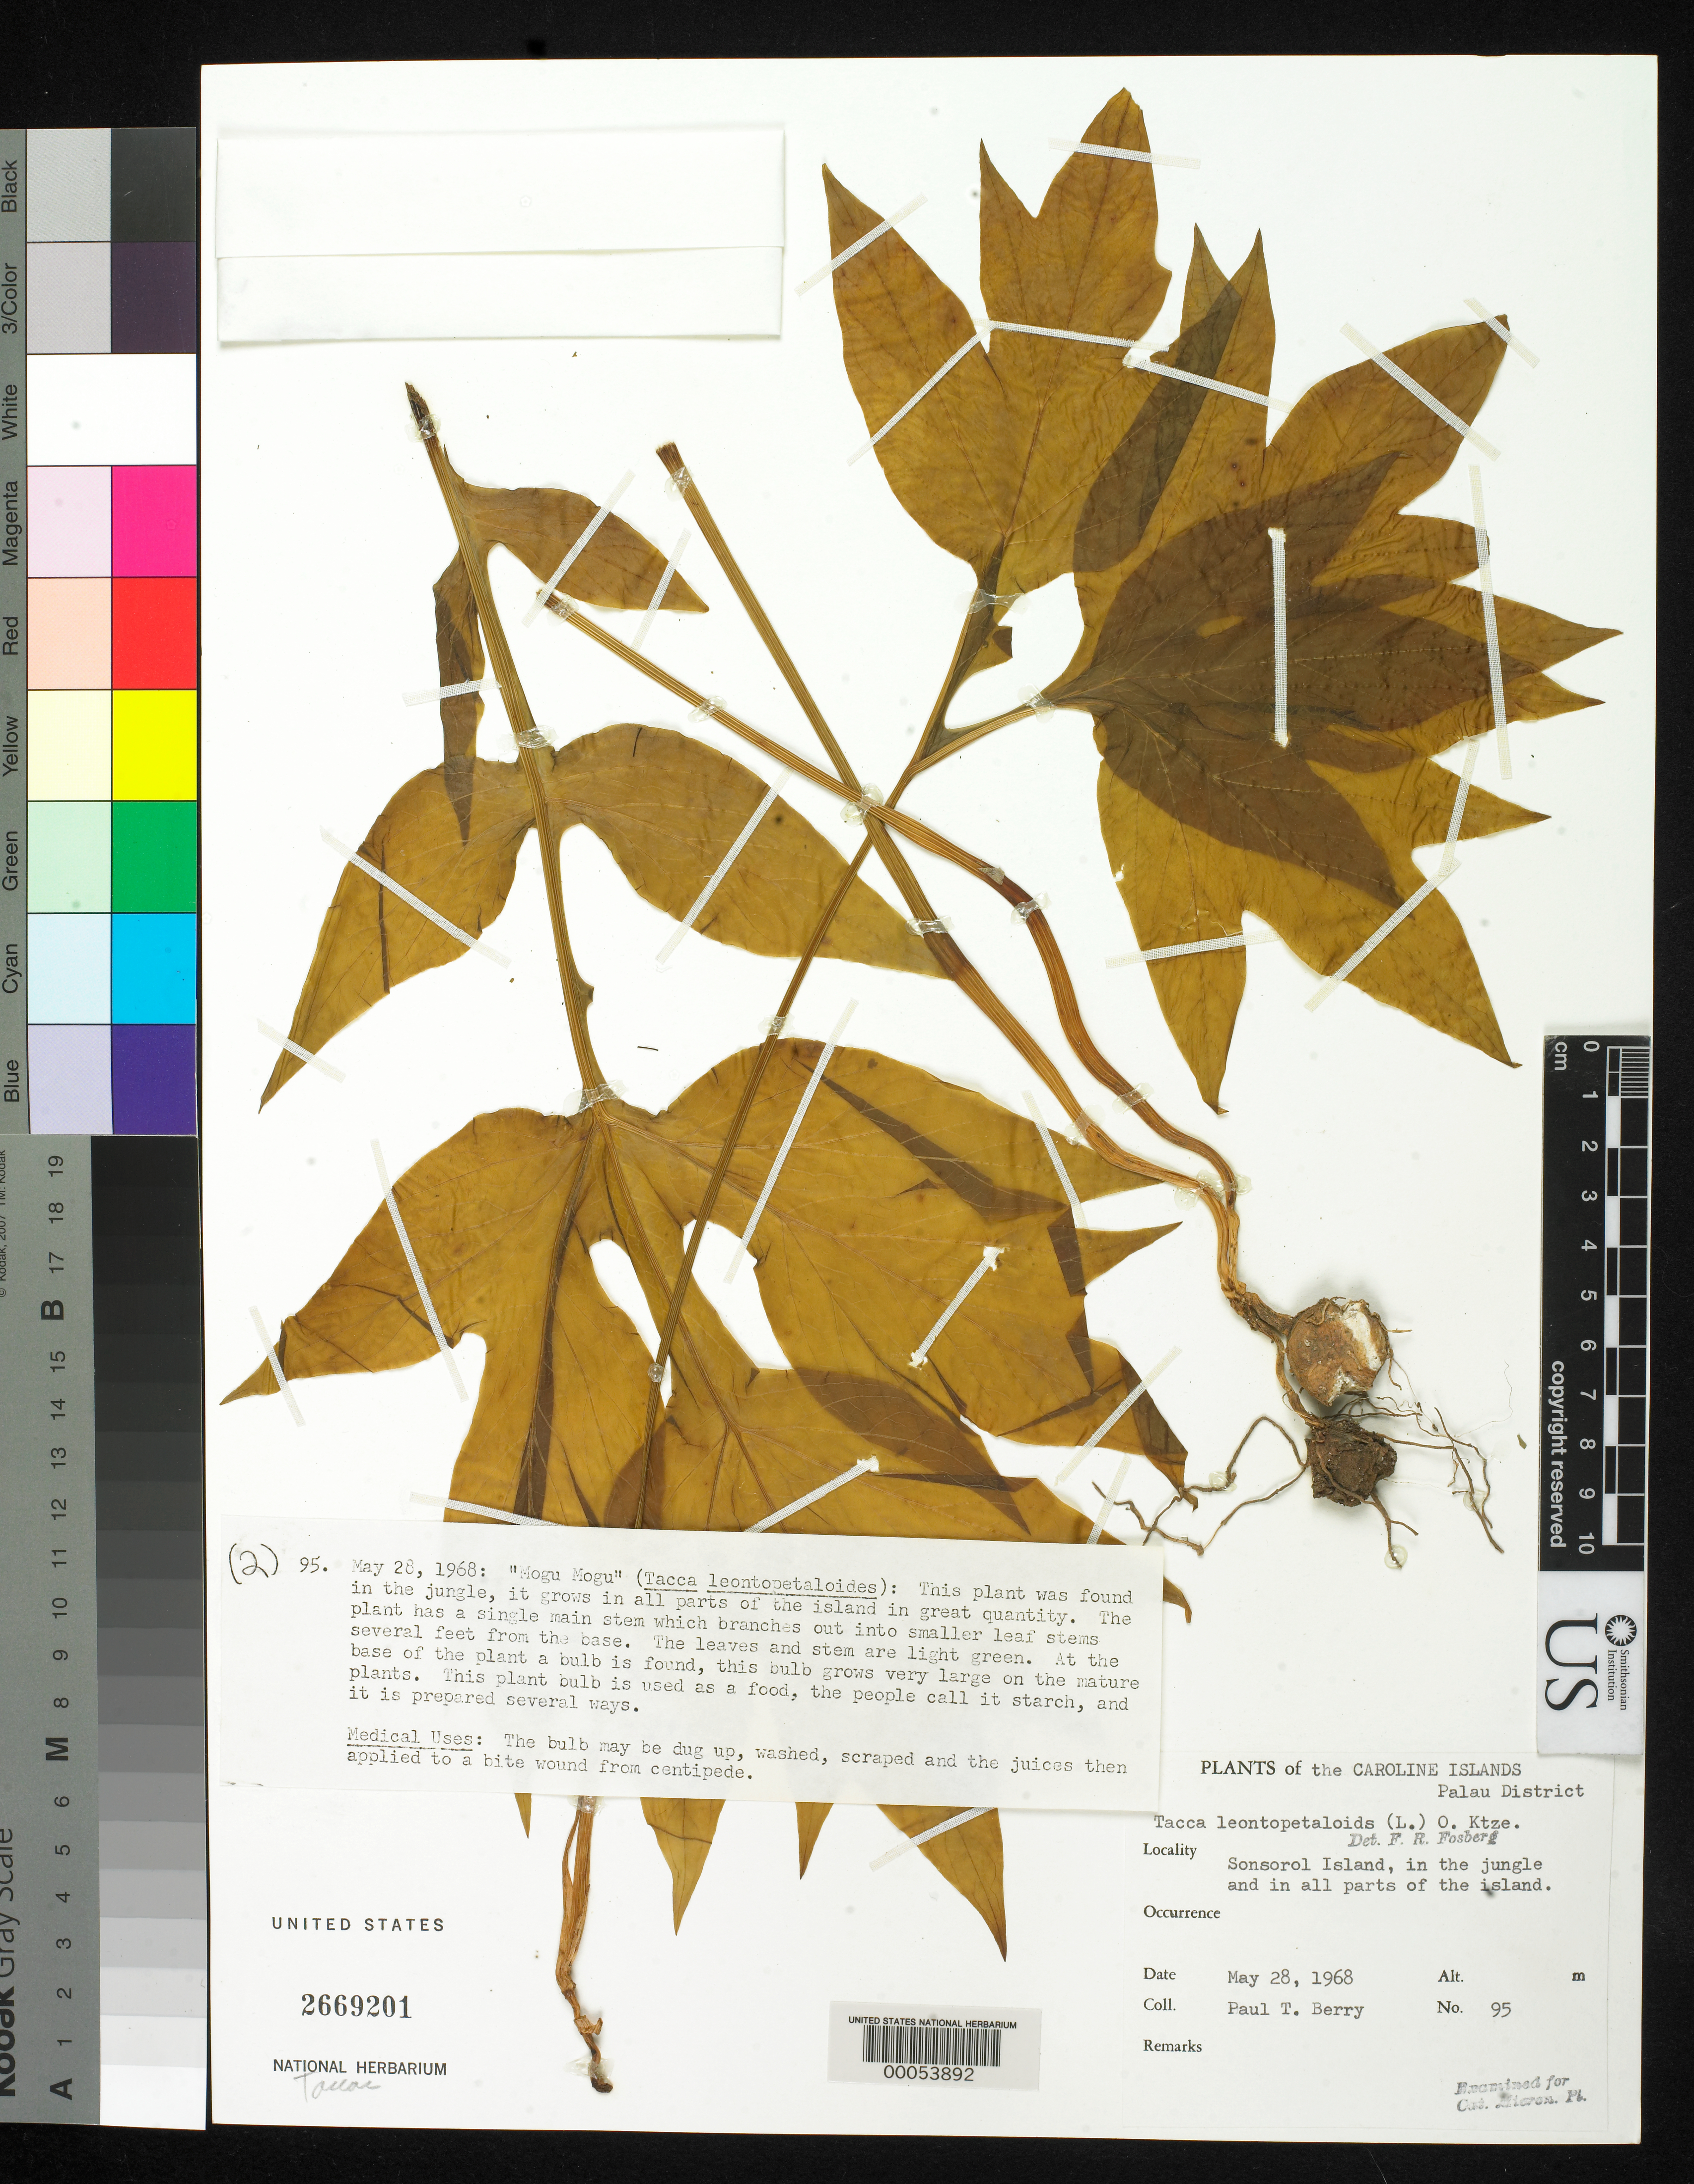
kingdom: Plantae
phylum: Tracheophyta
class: Liliopsida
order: Dioscoreales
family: Dioscoreaceae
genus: Tacca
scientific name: Tacca leontopetaloides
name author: (L.) Kuntze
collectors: P. T. Berry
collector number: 95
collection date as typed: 28 May 1968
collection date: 1968-05-28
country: Palau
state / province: Sonsorol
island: Sonsorol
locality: Sonsorol island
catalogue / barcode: US 2669201